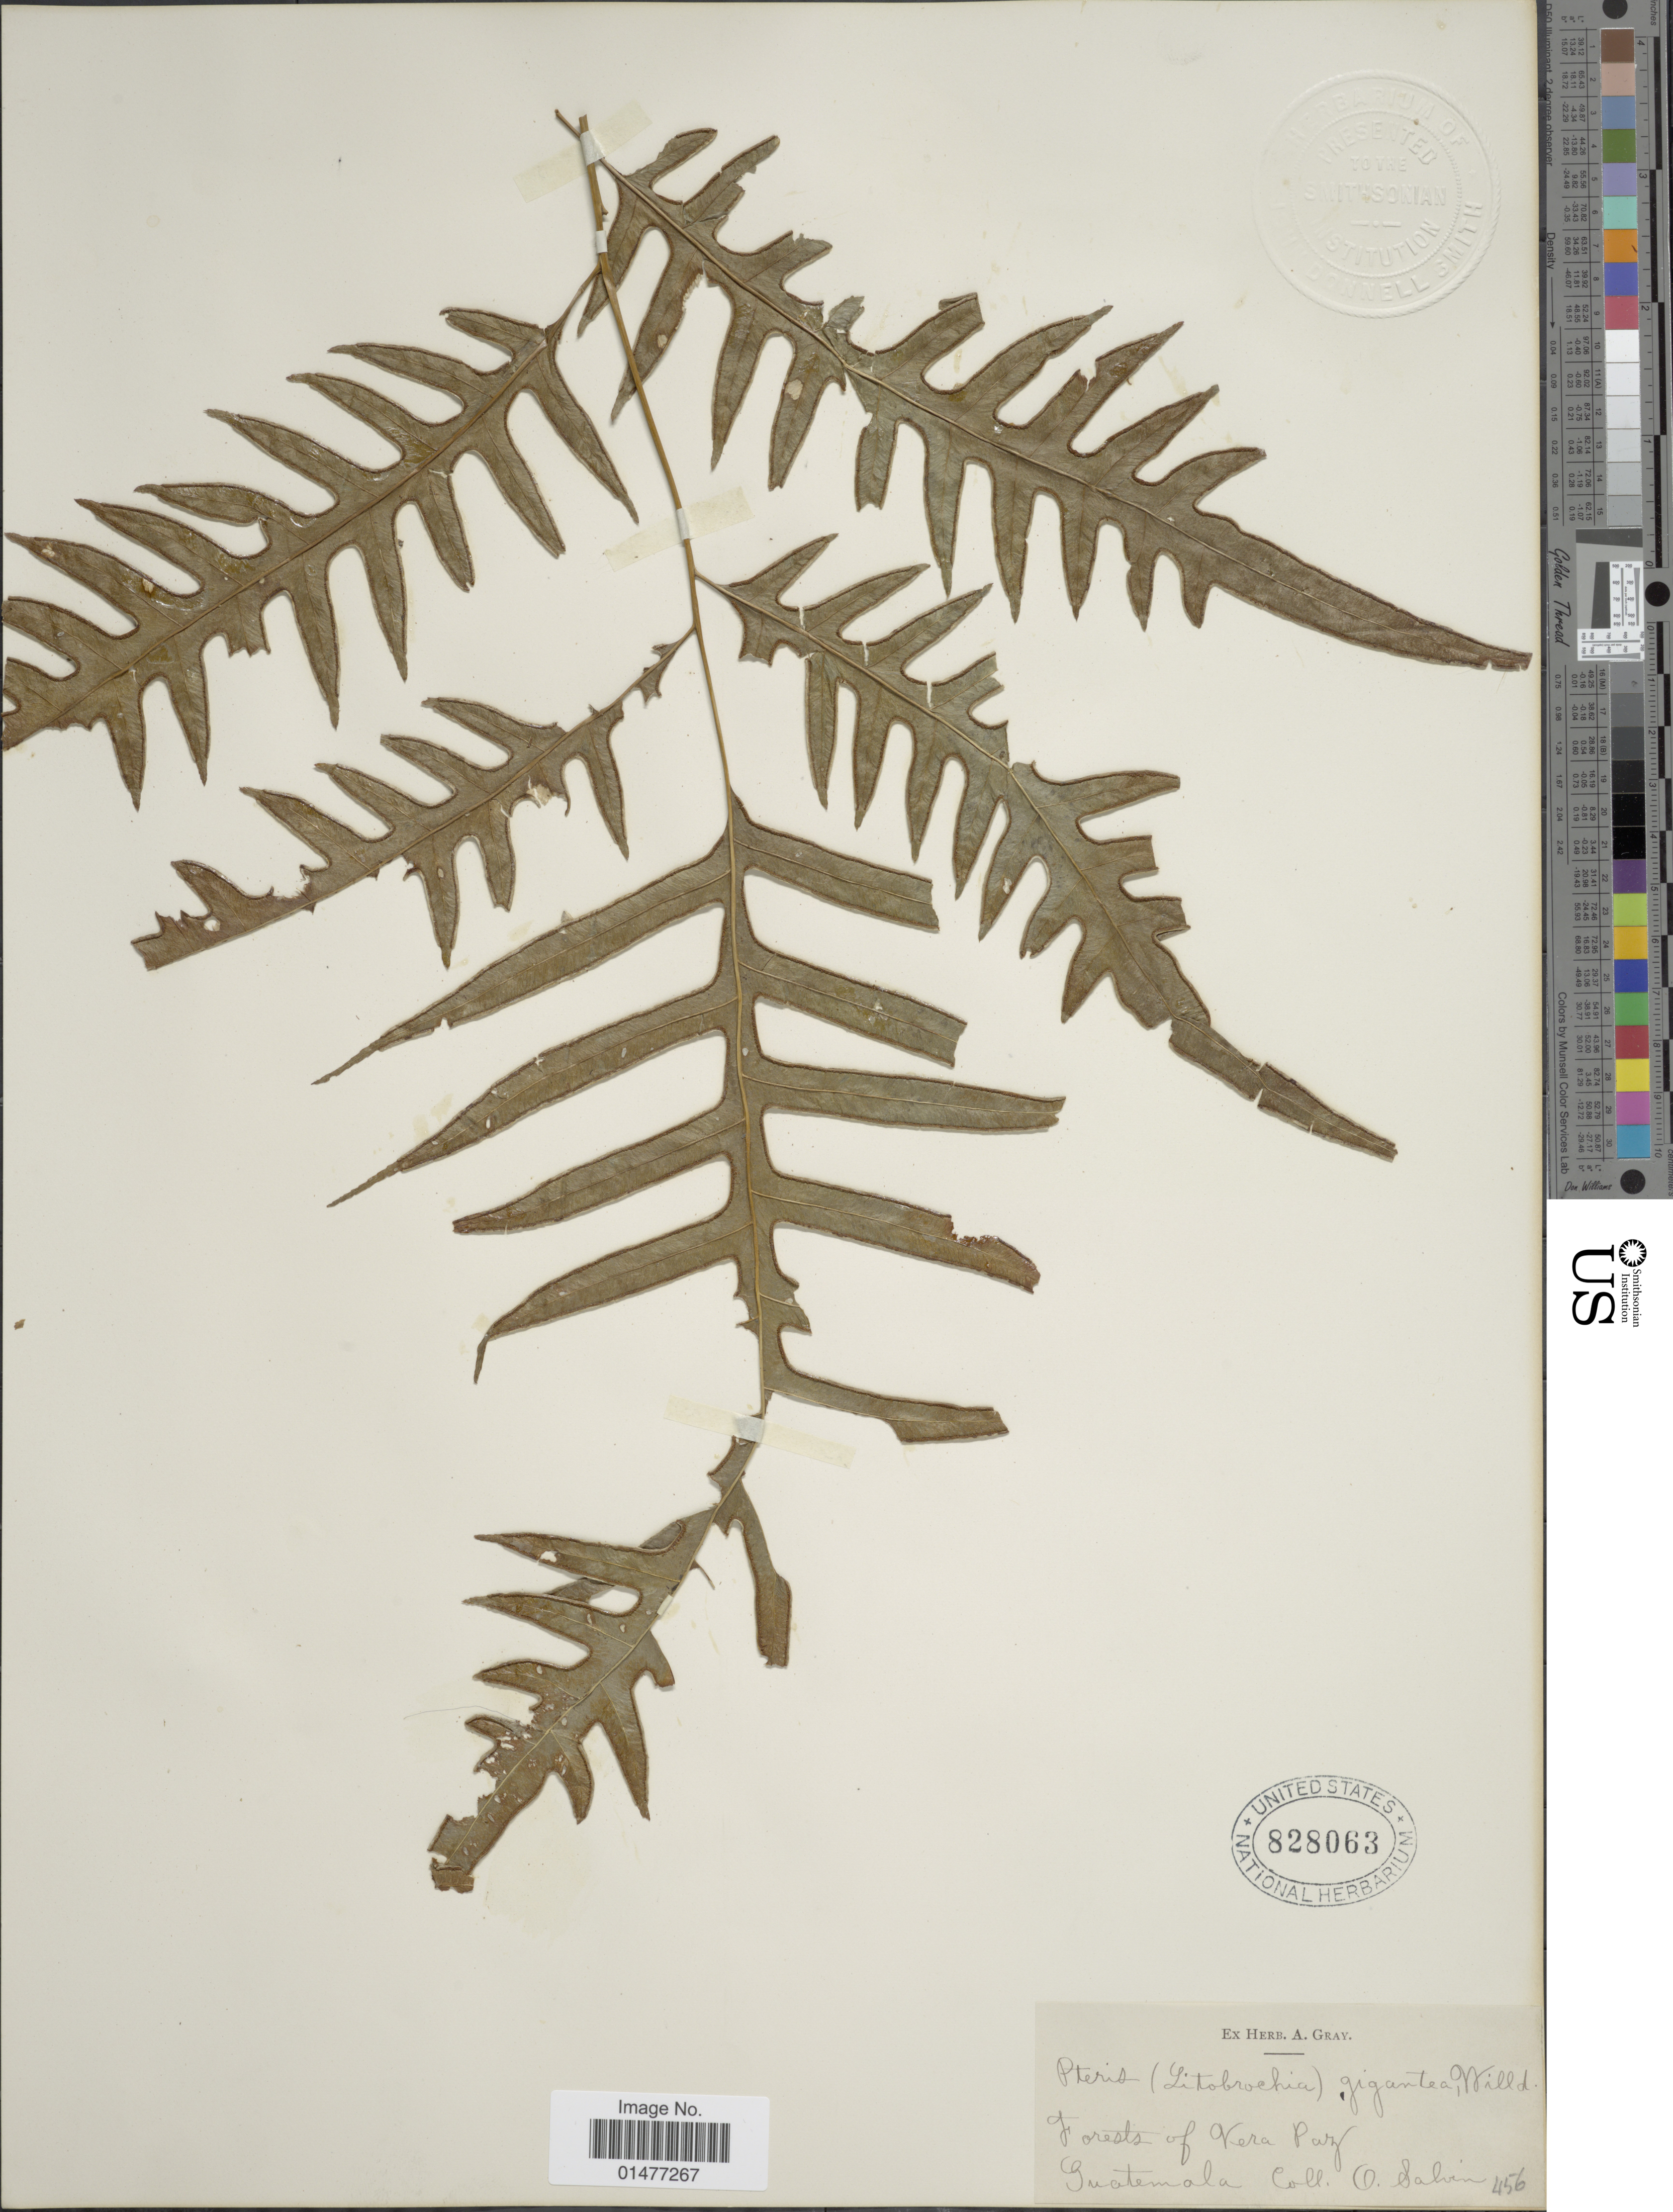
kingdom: Plantae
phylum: Tracheophyta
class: Polypodiopsida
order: Polypodiales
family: Pteridaceae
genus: Pteris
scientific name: Pteris altissima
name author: Poir.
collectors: O. Salvin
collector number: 456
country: Guatemala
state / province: Guatemala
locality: Forest of Vera Paz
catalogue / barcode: US 828063